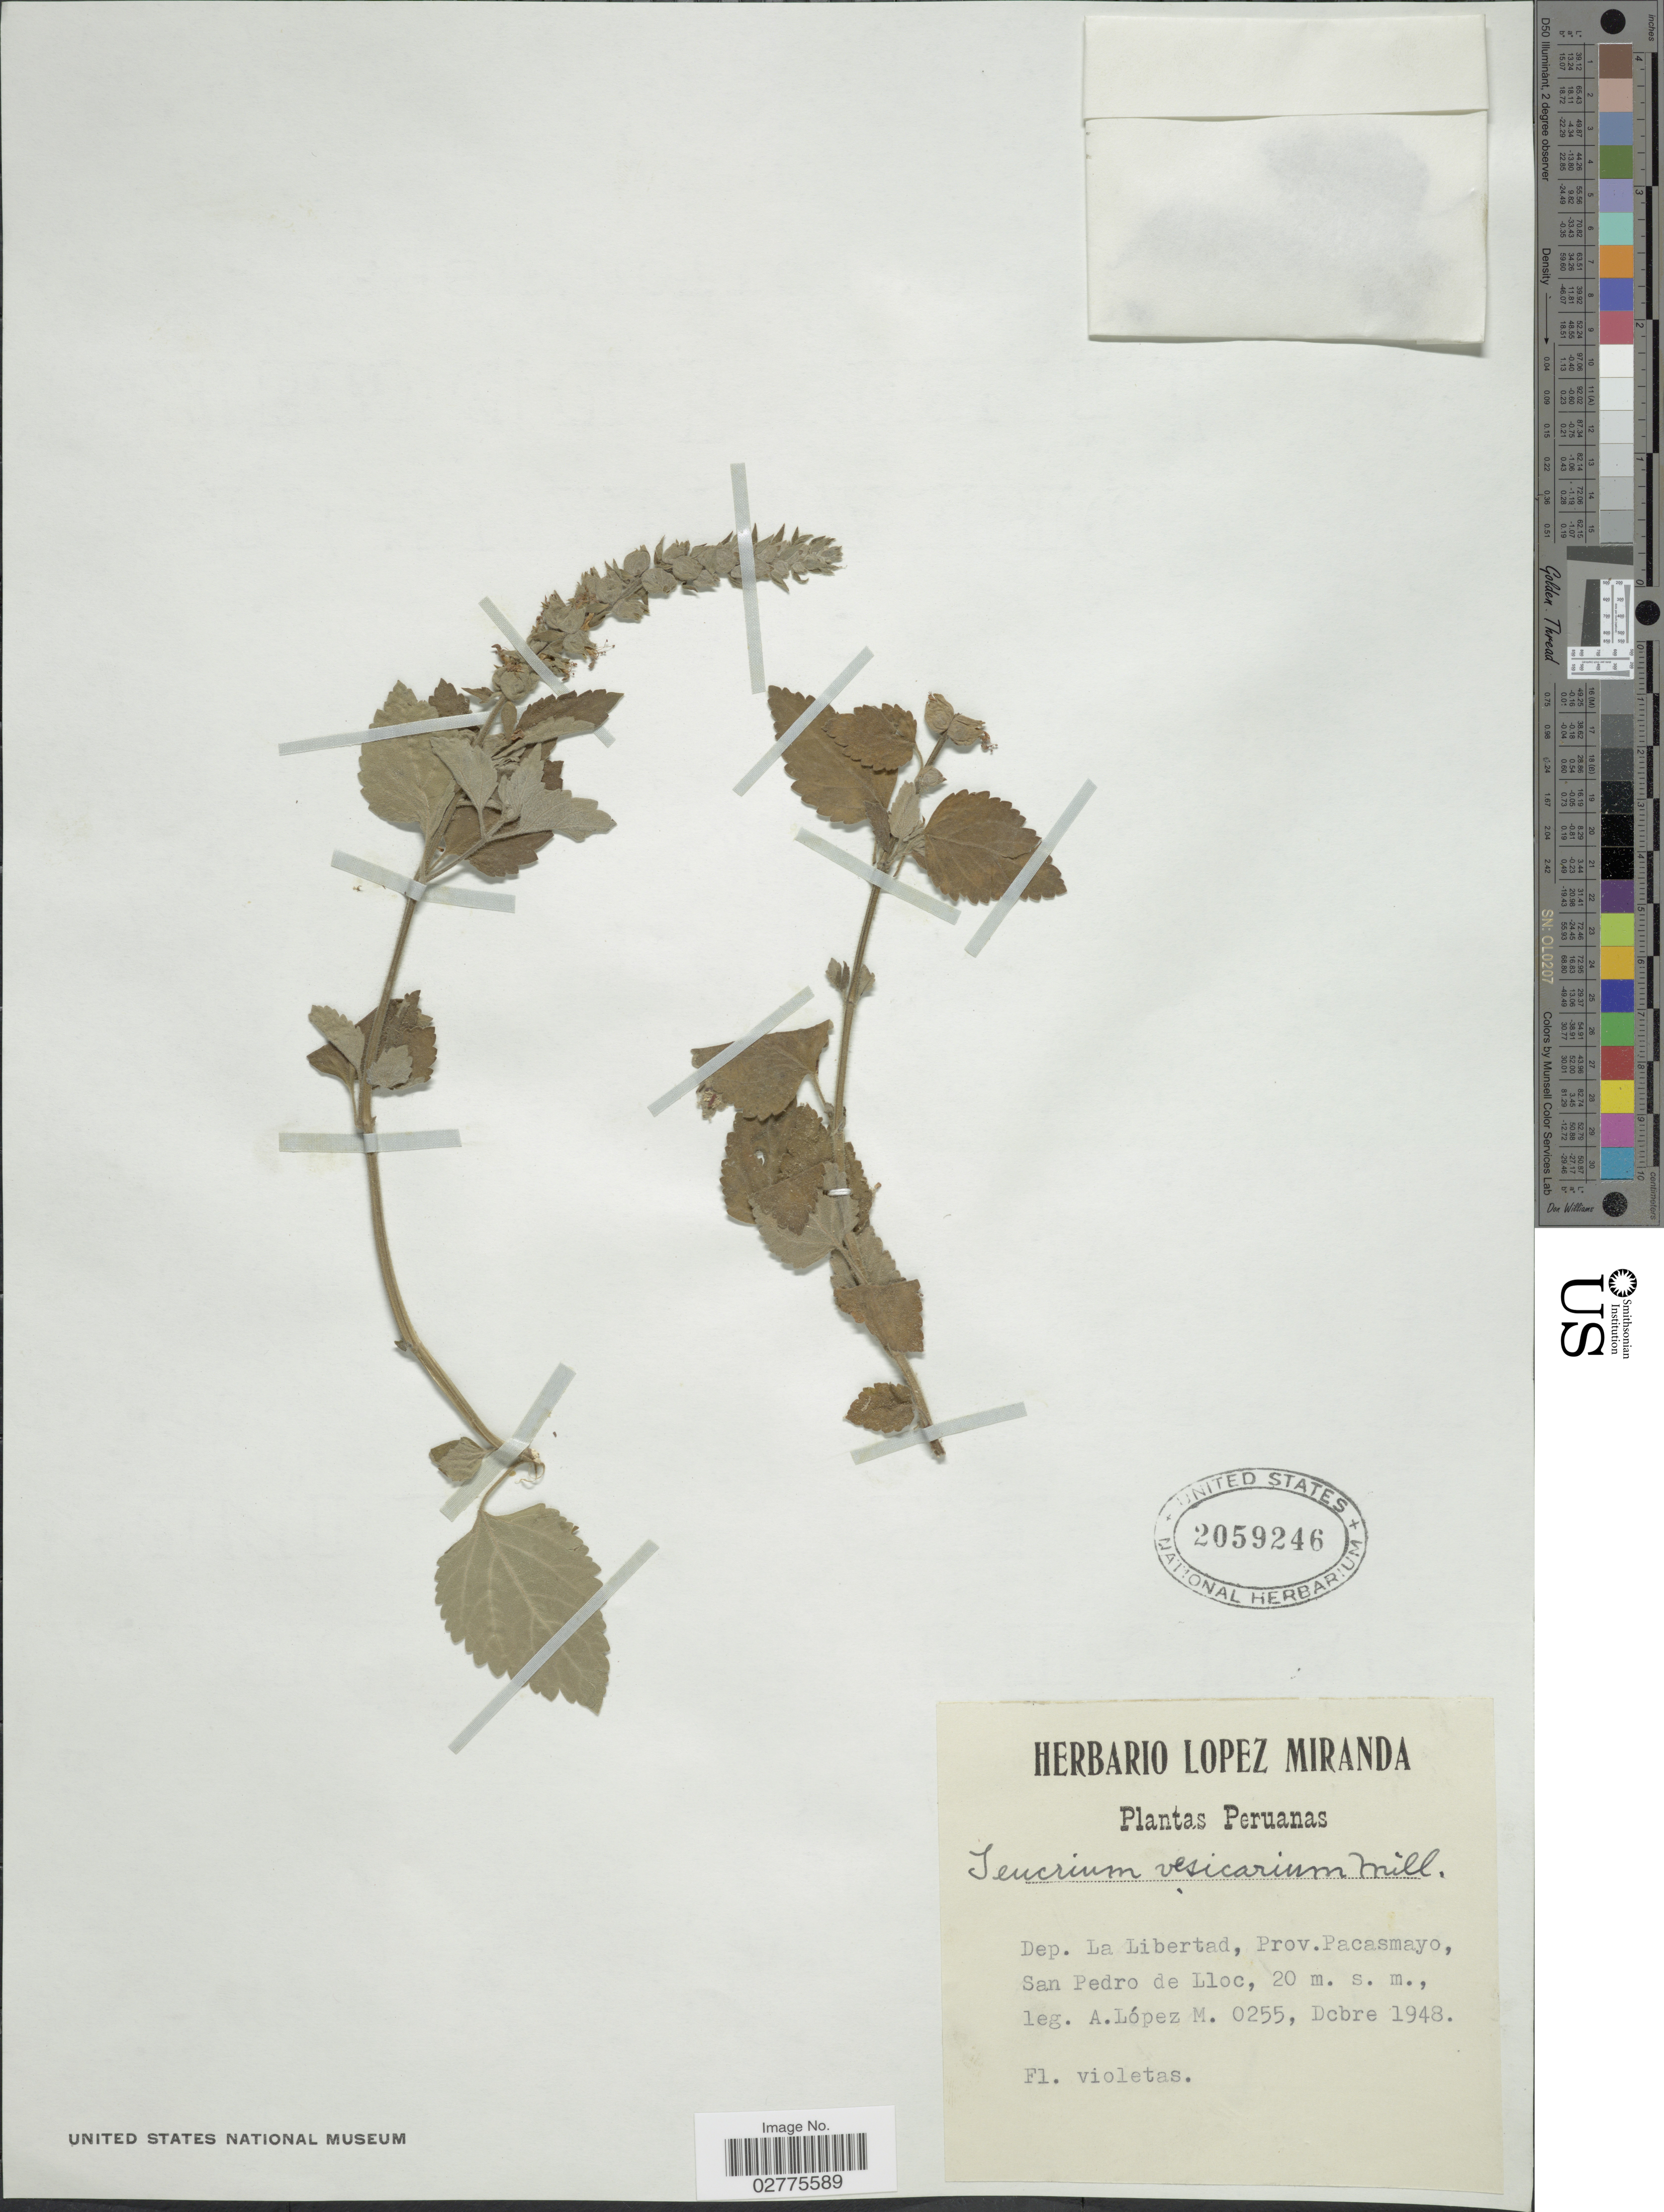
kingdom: Plantae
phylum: Tracheophyta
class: Magnoliopsida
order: Lamiales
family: Lamiaceae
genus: Teucrium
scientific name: Teucrium vesicarium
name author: Mill.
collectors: A. López M.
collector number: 0255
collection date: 1948-12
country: Peru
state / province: La Libertad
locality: Dep. La Libertad, Prov. Pacasmayo, San Pedro de Lloc.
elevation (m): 20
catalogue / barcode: US 2059246